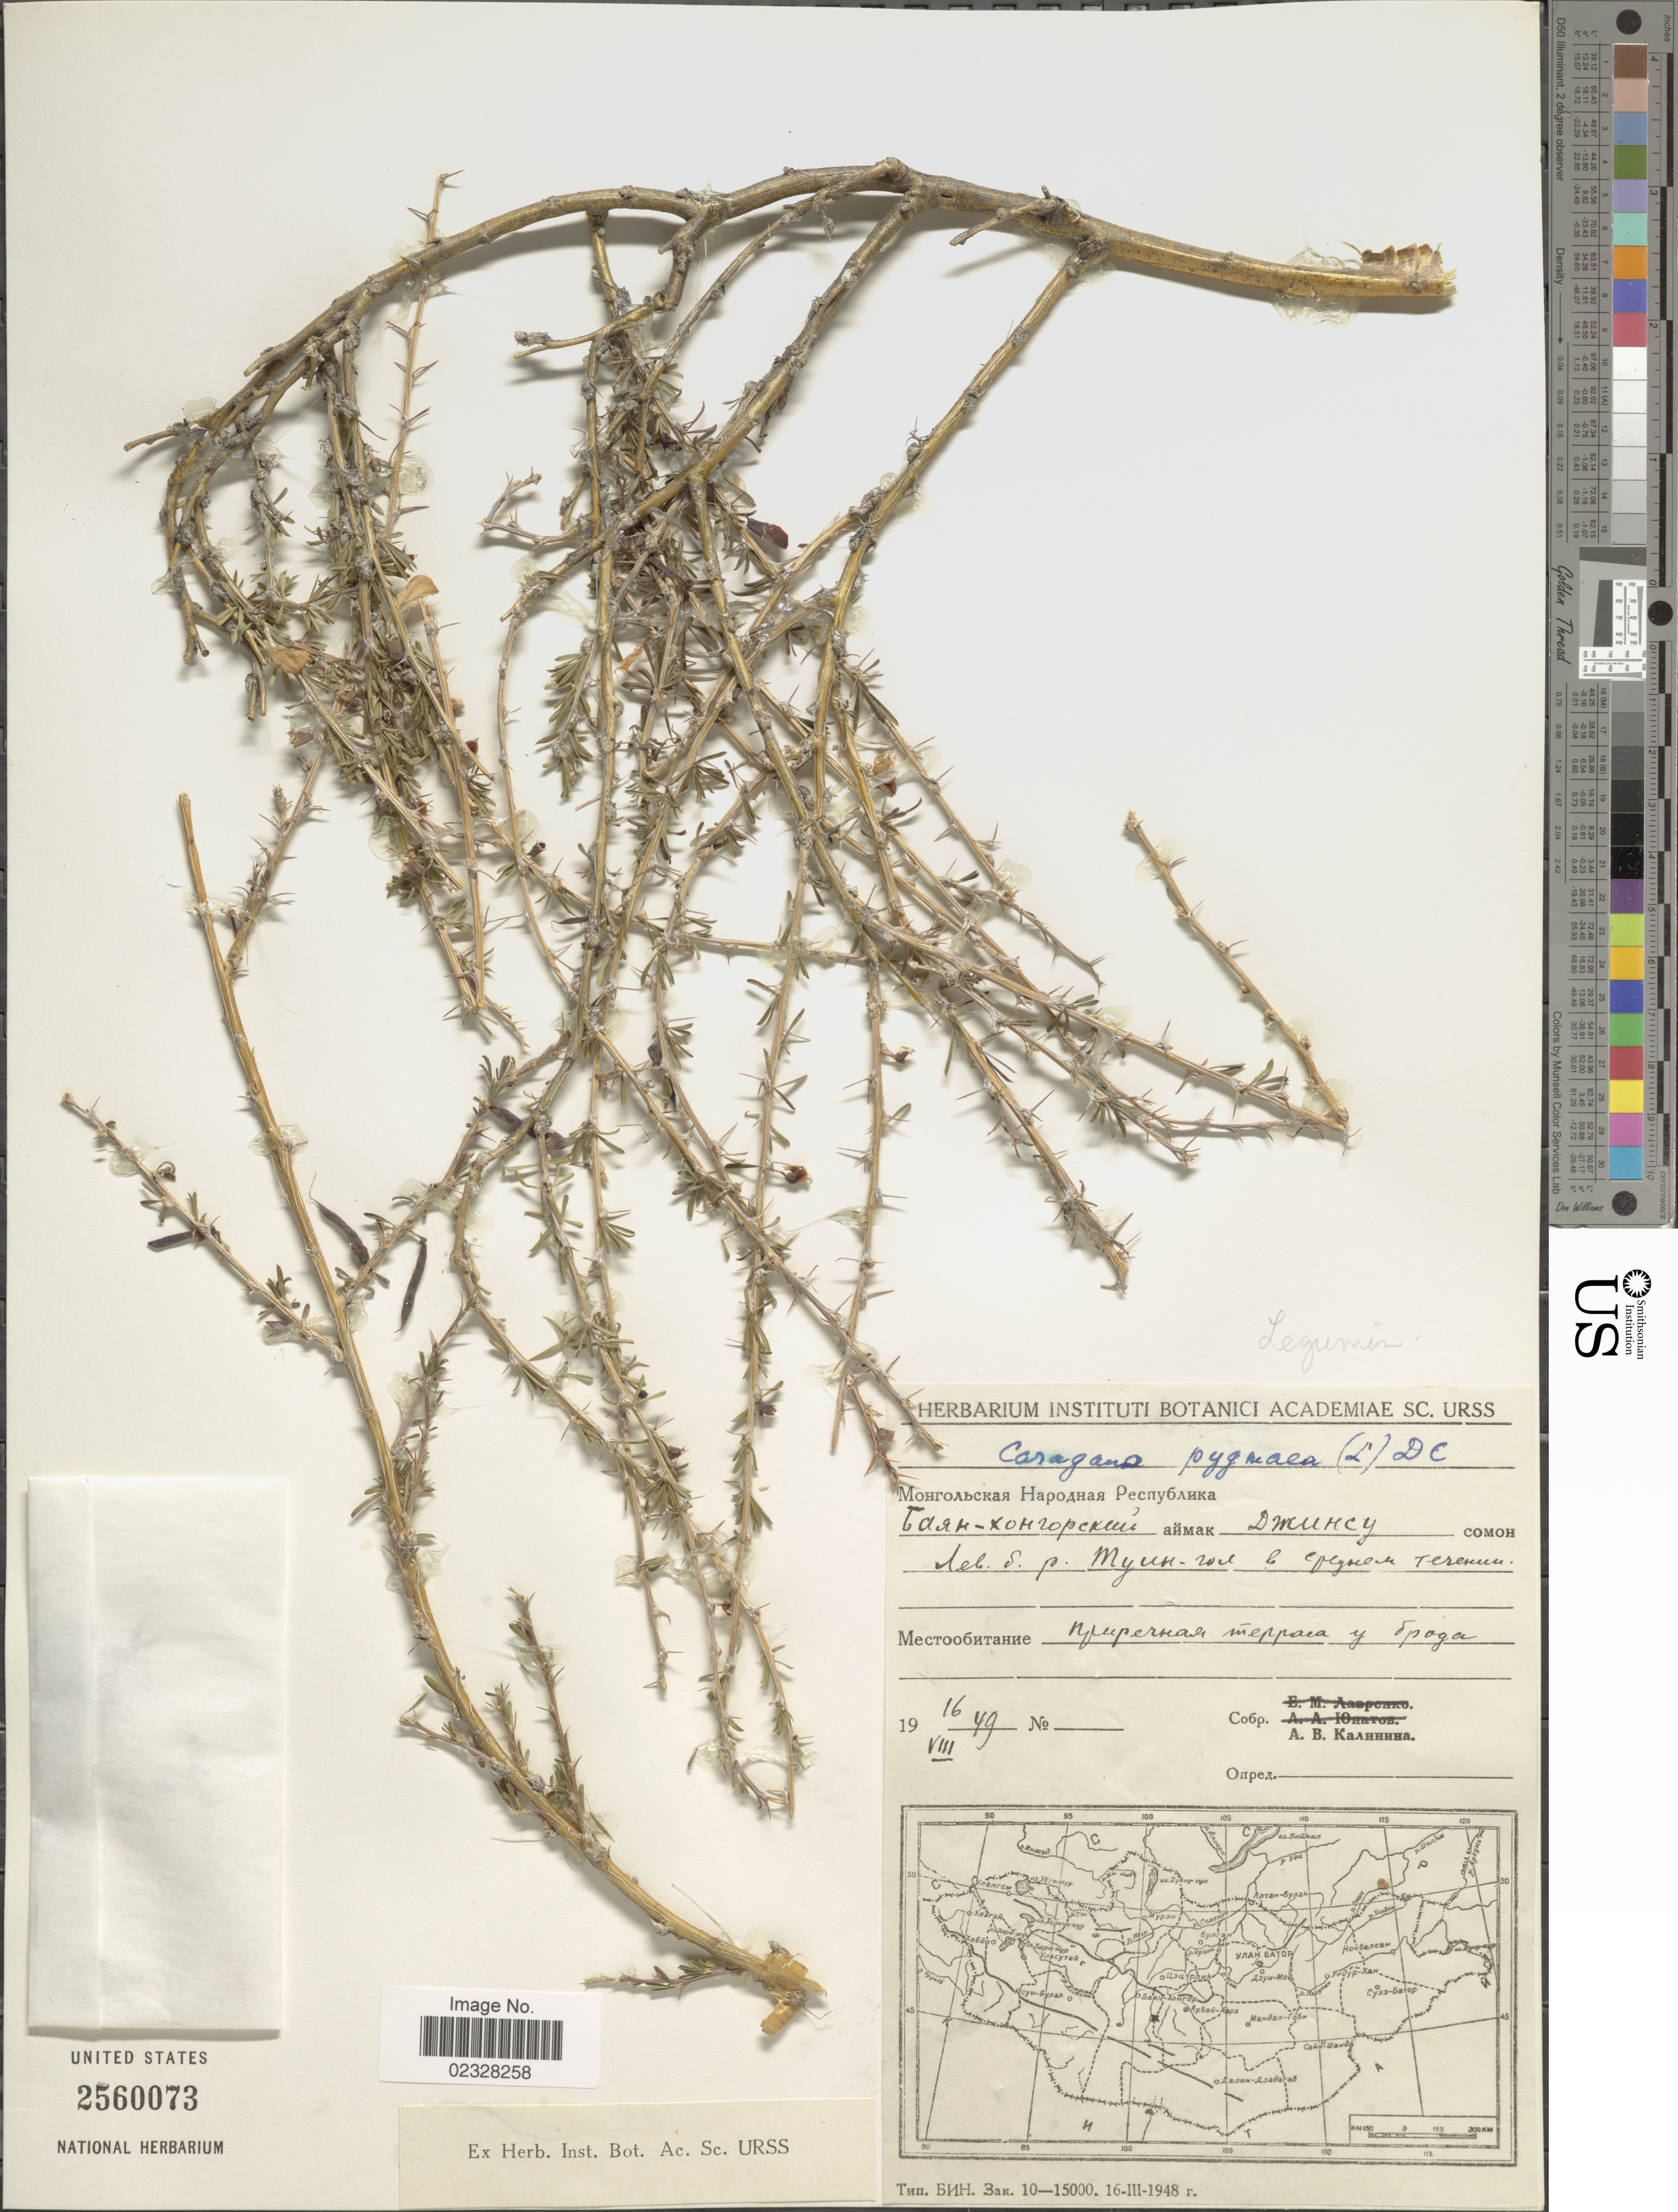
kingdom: Plantae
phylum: Tracheophyta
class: Magnoliopsida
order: Fabales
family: Fabaceae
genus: Caragana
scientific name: Caragana pygmaea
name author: (L.) DC.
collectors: A. Kalinina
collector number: X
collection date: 1949-08-16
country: Mongolia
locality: Left shore of Tuin-gol River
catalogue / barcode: US 2560073